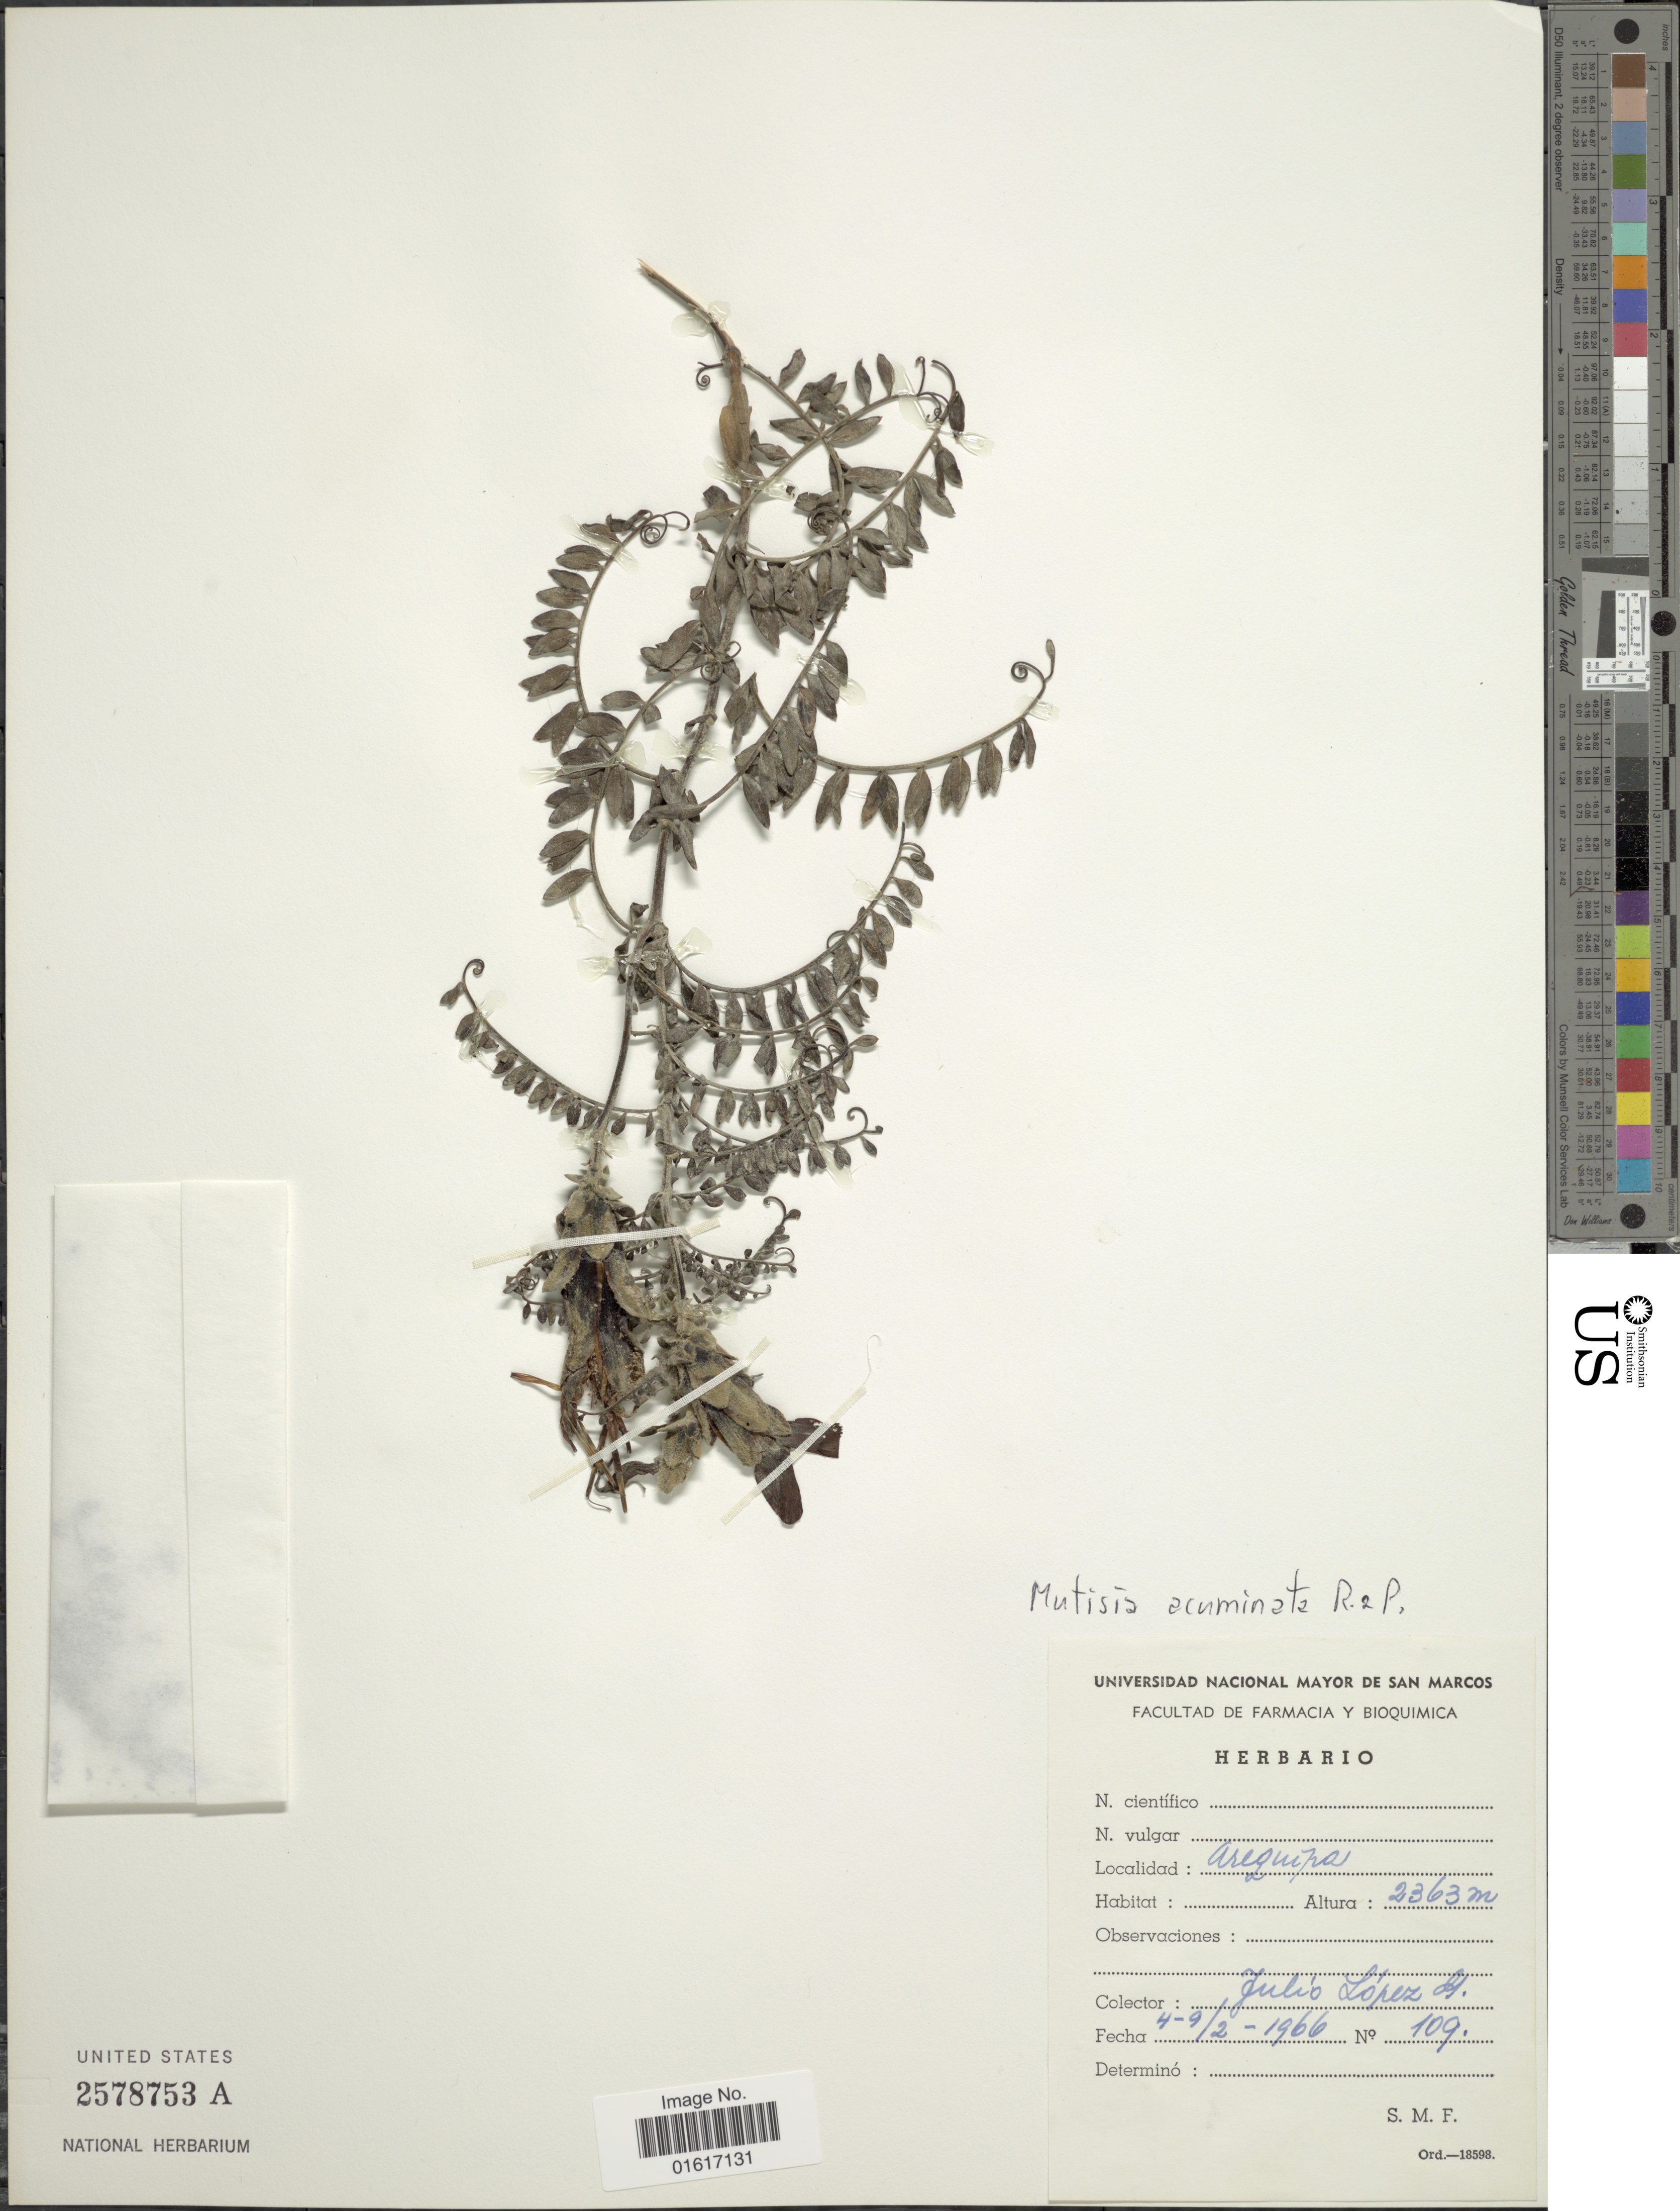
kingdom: Plantae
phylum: Tracheophyta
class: Magnoliopsida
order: Asterales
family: Asteraceae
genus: Mutisia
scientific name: Mutisia acuminata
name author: Ruiz & Pav.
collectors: J. López G.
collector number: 109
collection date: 1966-02-04/1966-02-09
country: Peru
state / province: Arequipa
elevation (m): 2363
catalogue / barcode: US 2578753A